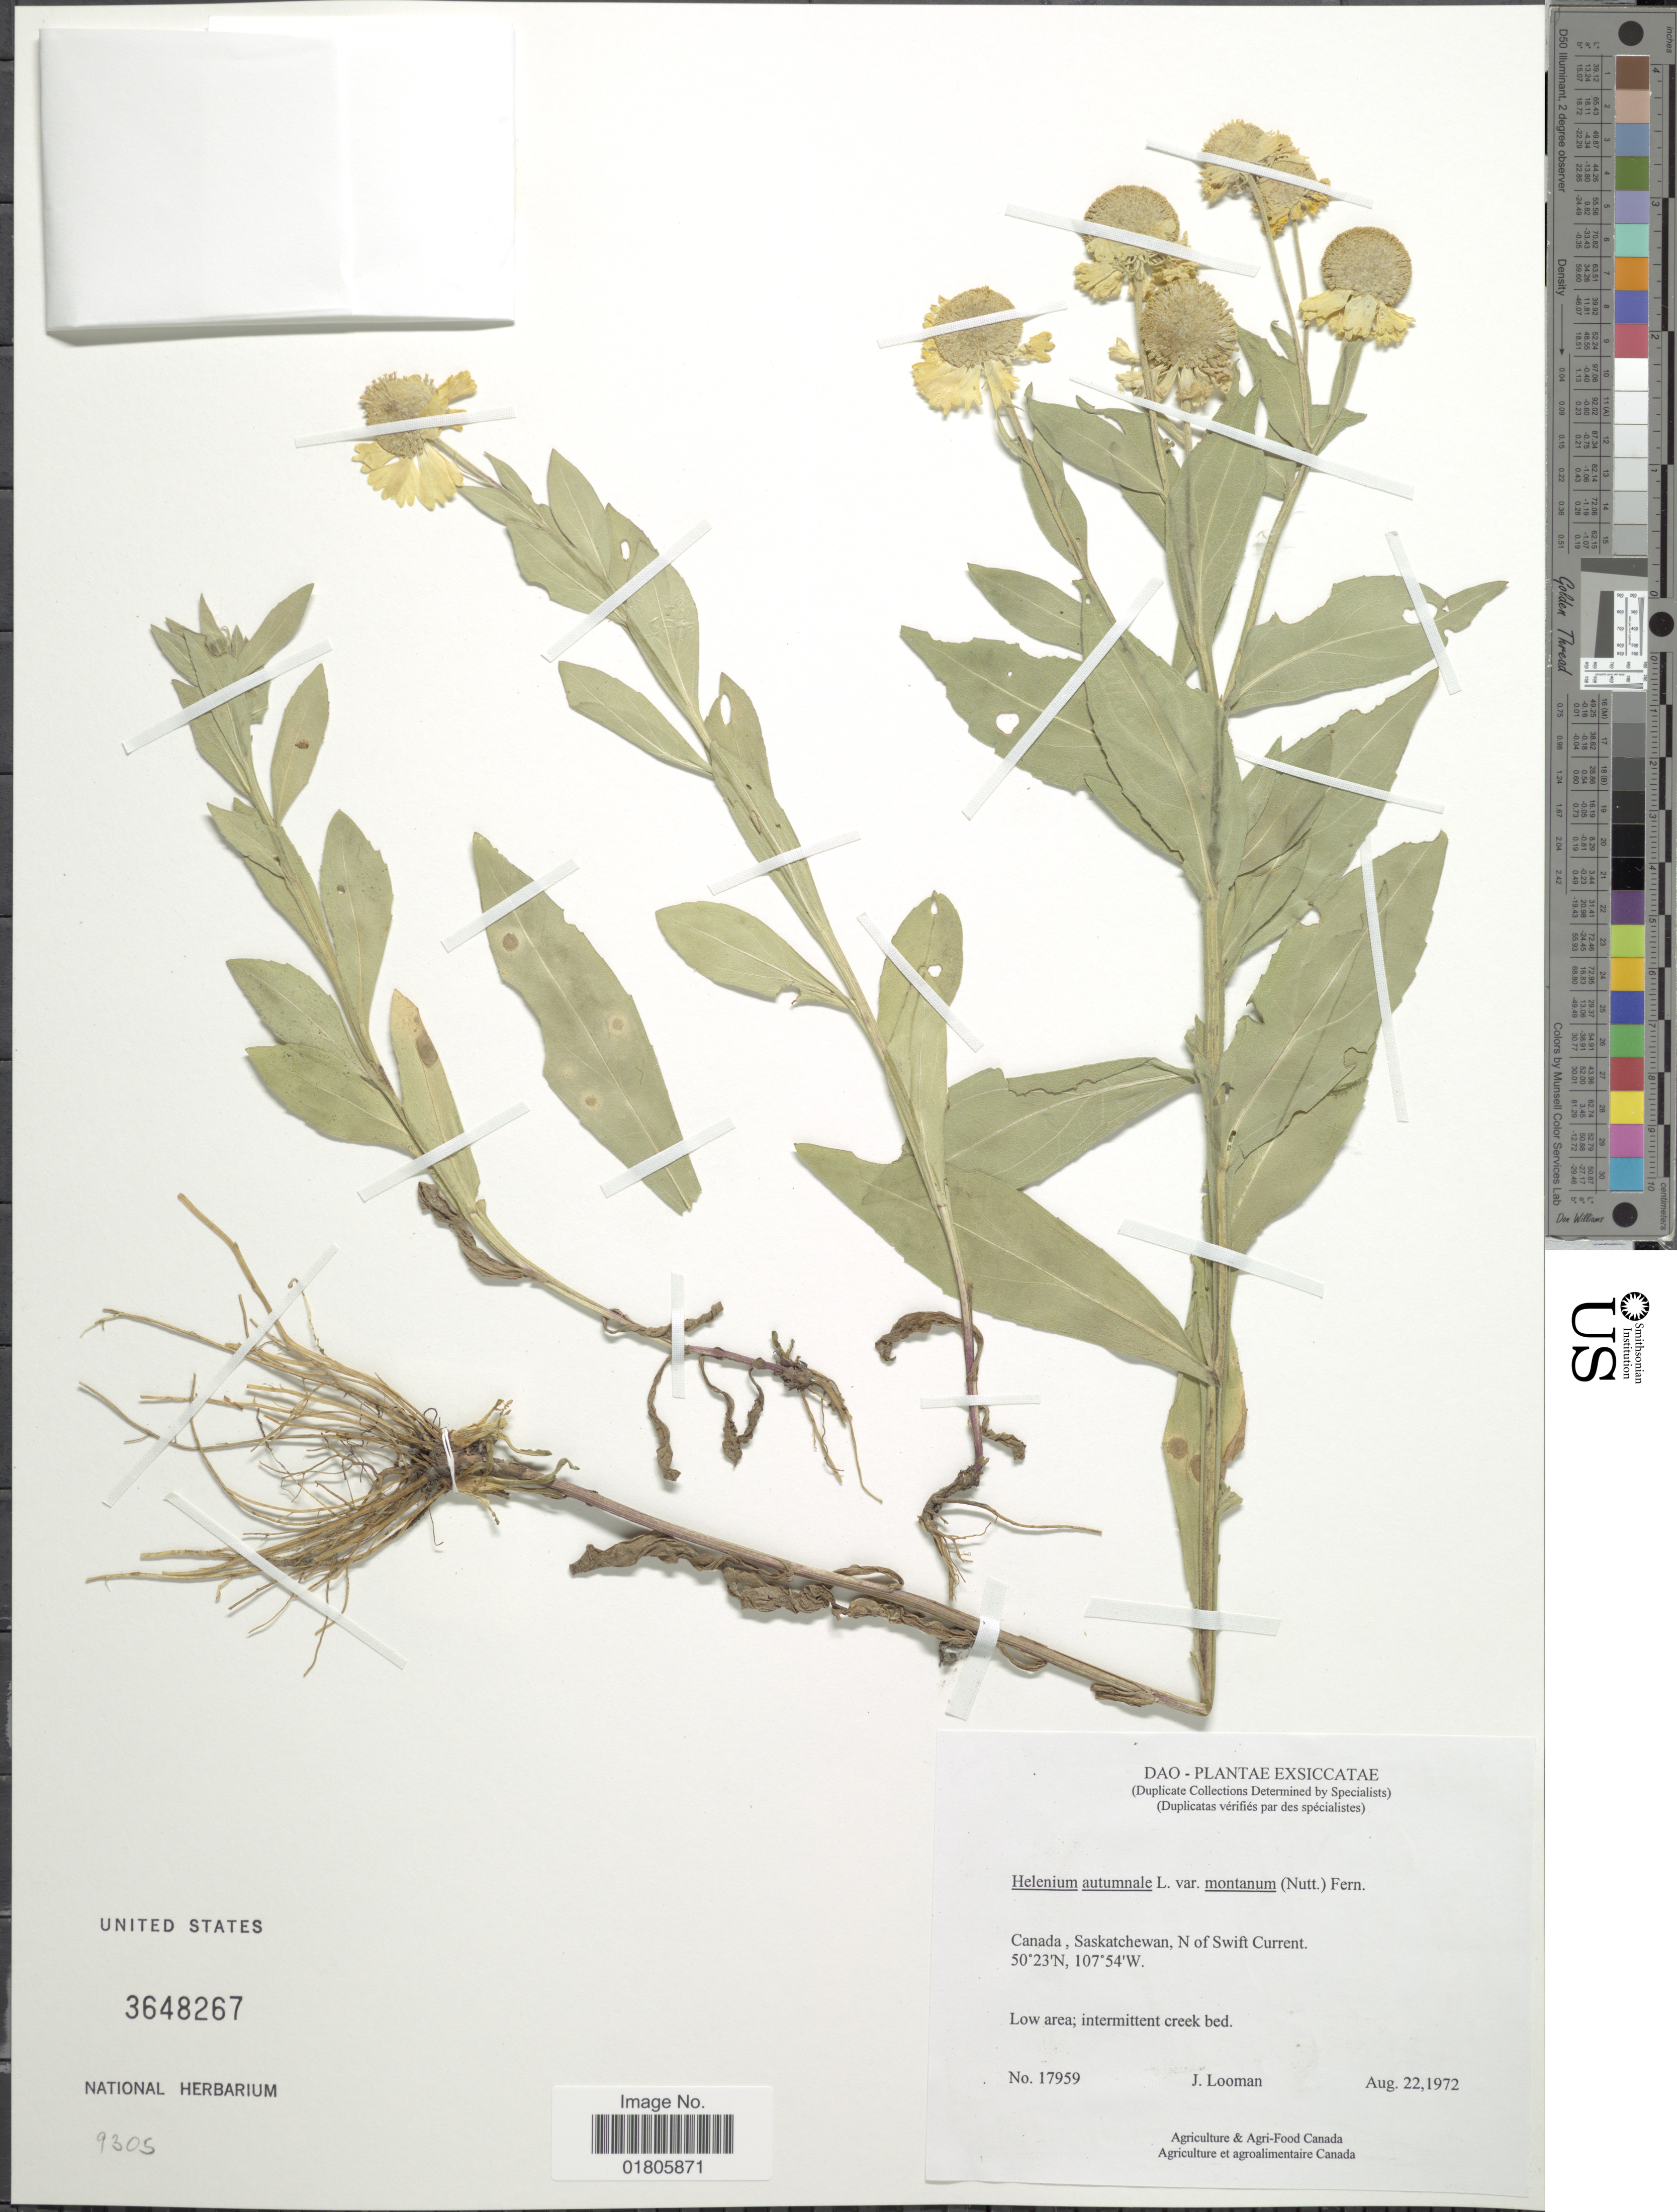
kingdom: Plantae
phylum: Tracheophyta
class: Magnoliopsida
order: Asterales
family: Asteraceae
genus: Helenium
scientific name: Helenium autumnale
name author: L.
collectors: J. Looman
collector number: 17959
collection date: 1972-08-22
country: Canada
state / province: Saskatchewan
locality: N of Swift Current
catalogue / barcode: US 3648267